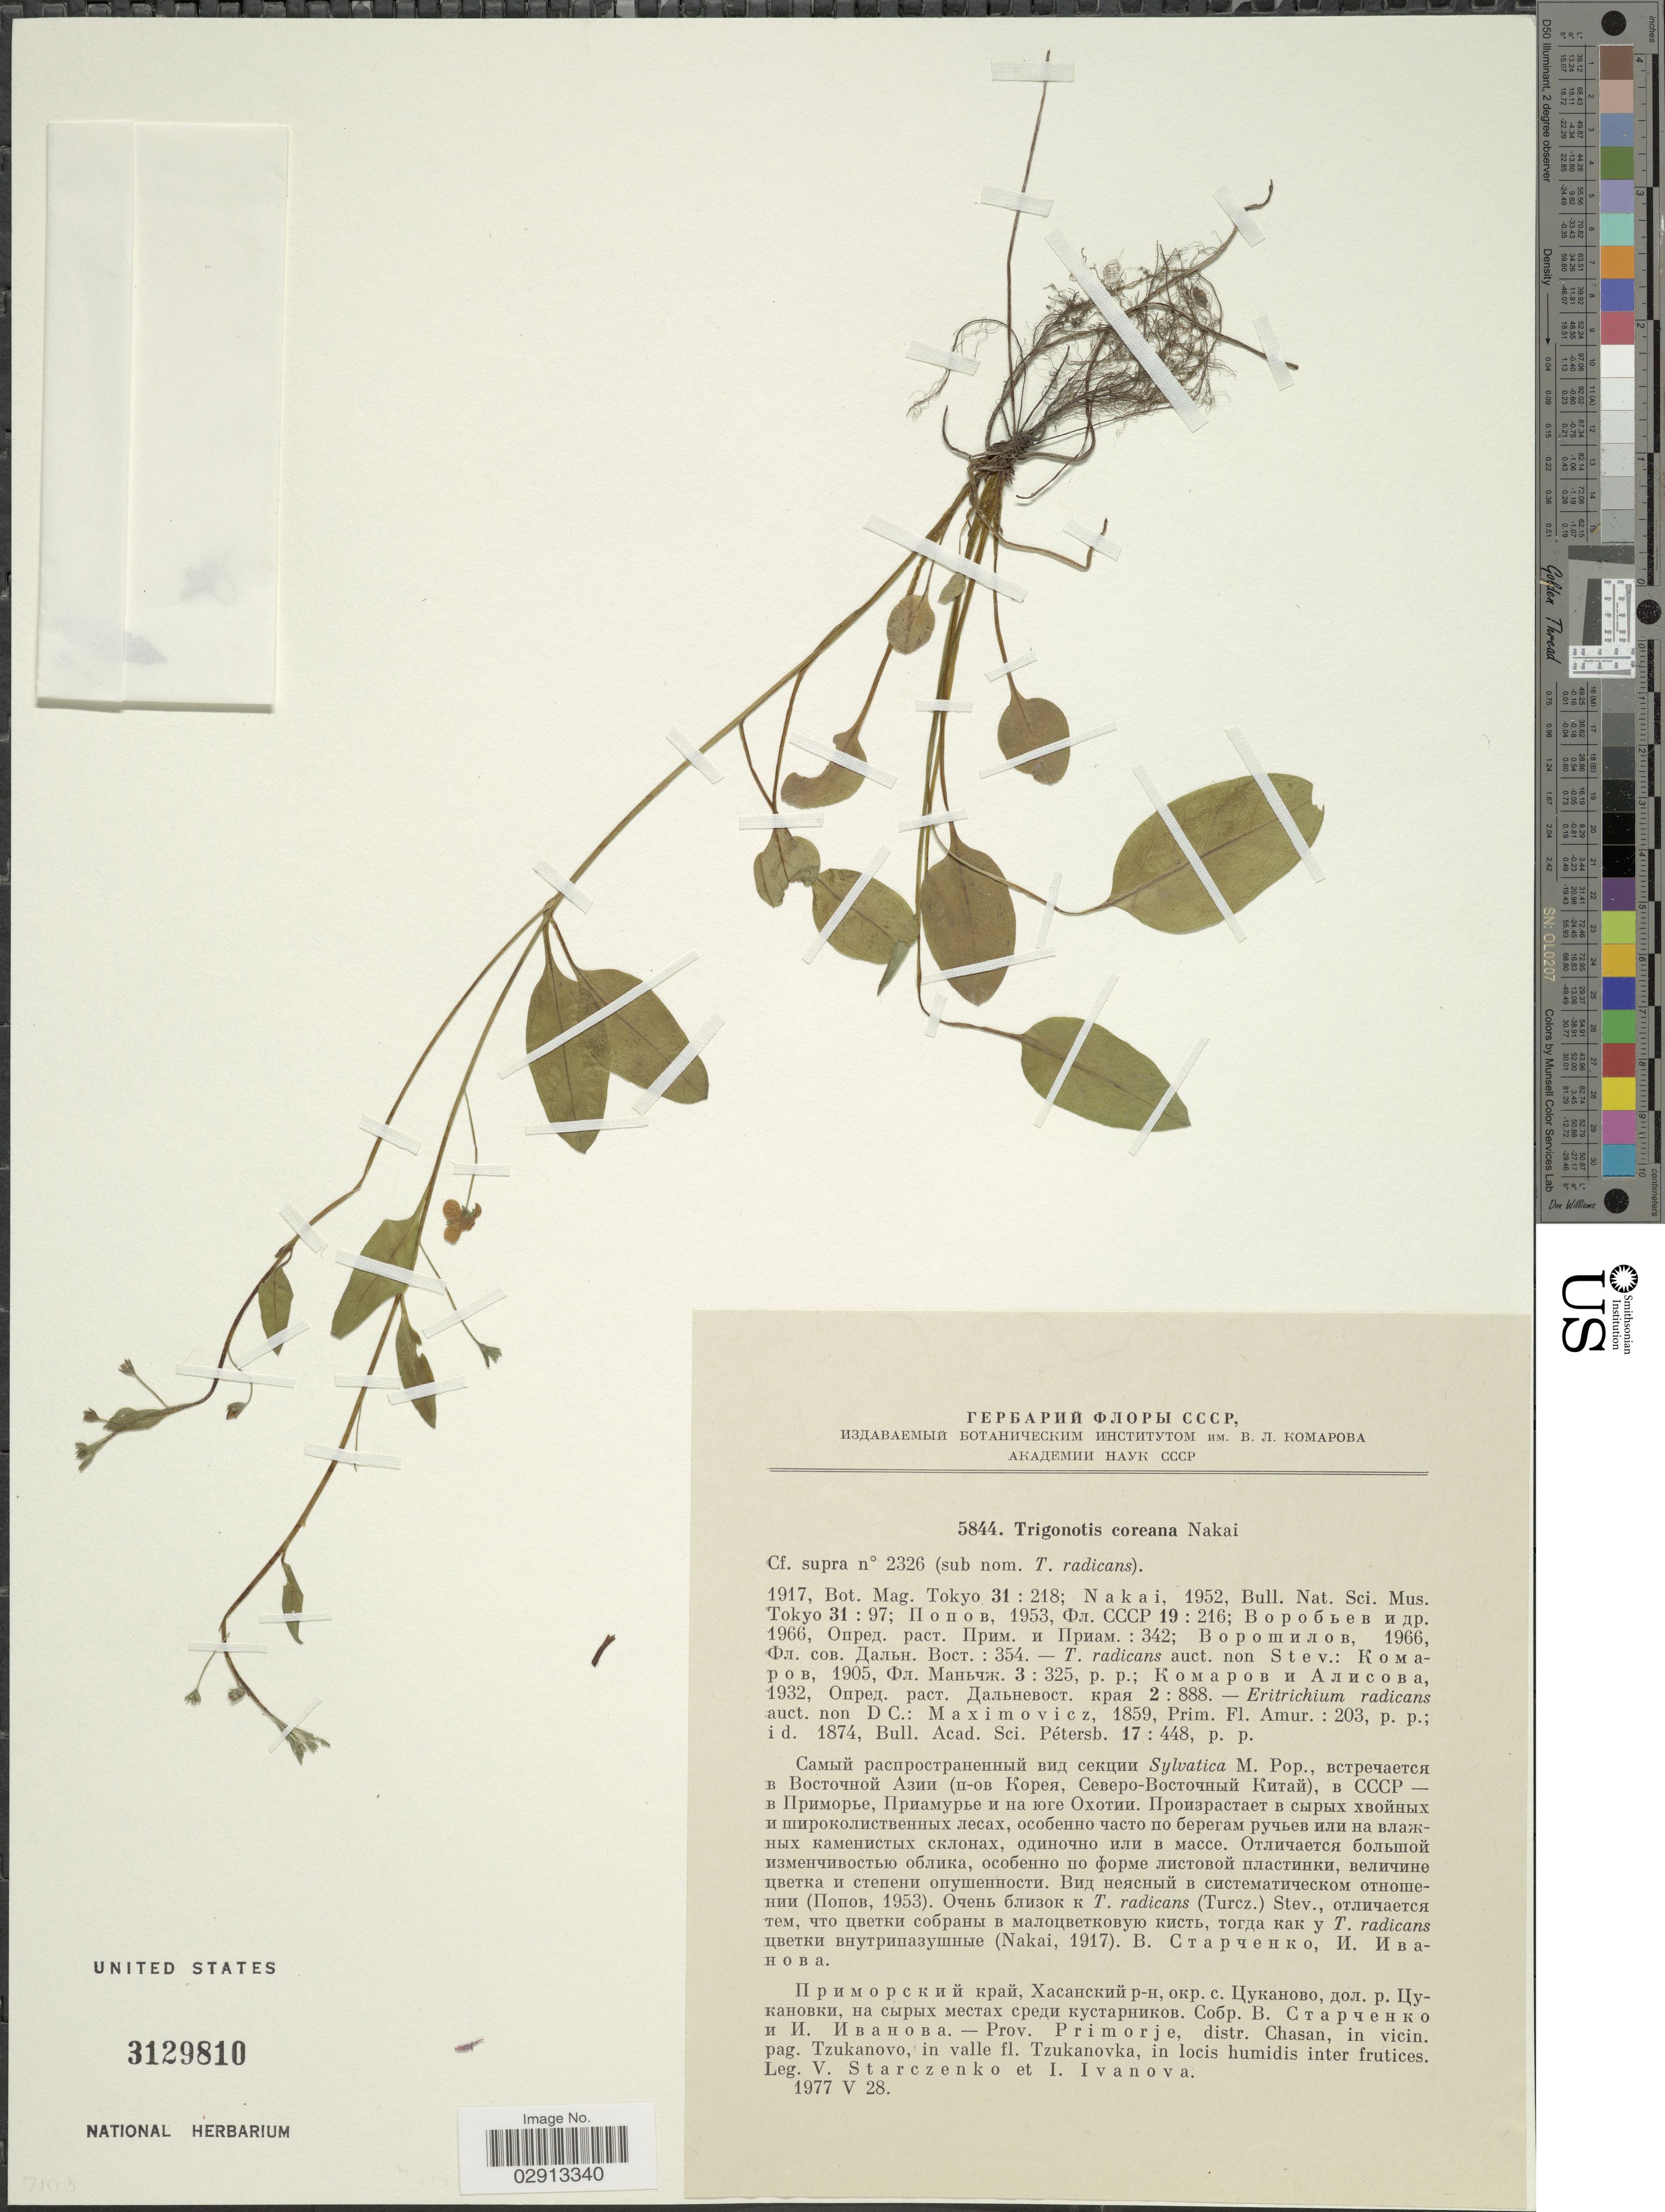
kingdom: Plantae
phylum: Tracheophyta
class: Magnoliopsida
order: Boraginales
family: Boraginaceae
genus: Trigonotis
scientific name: Trigonotis coreana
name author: Nakai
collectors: V. Starczenko & I. Ivanova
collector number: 5844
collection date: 1977-05-28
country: Croatia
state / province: Primorje-Gorski Kotar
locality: Prov. Primorje, distr. Chasan, in vicin. pag. Tzukanovo, in valle fl. Tzukanovkla, in locis humidis inter fructices.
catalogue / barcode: US 3129810